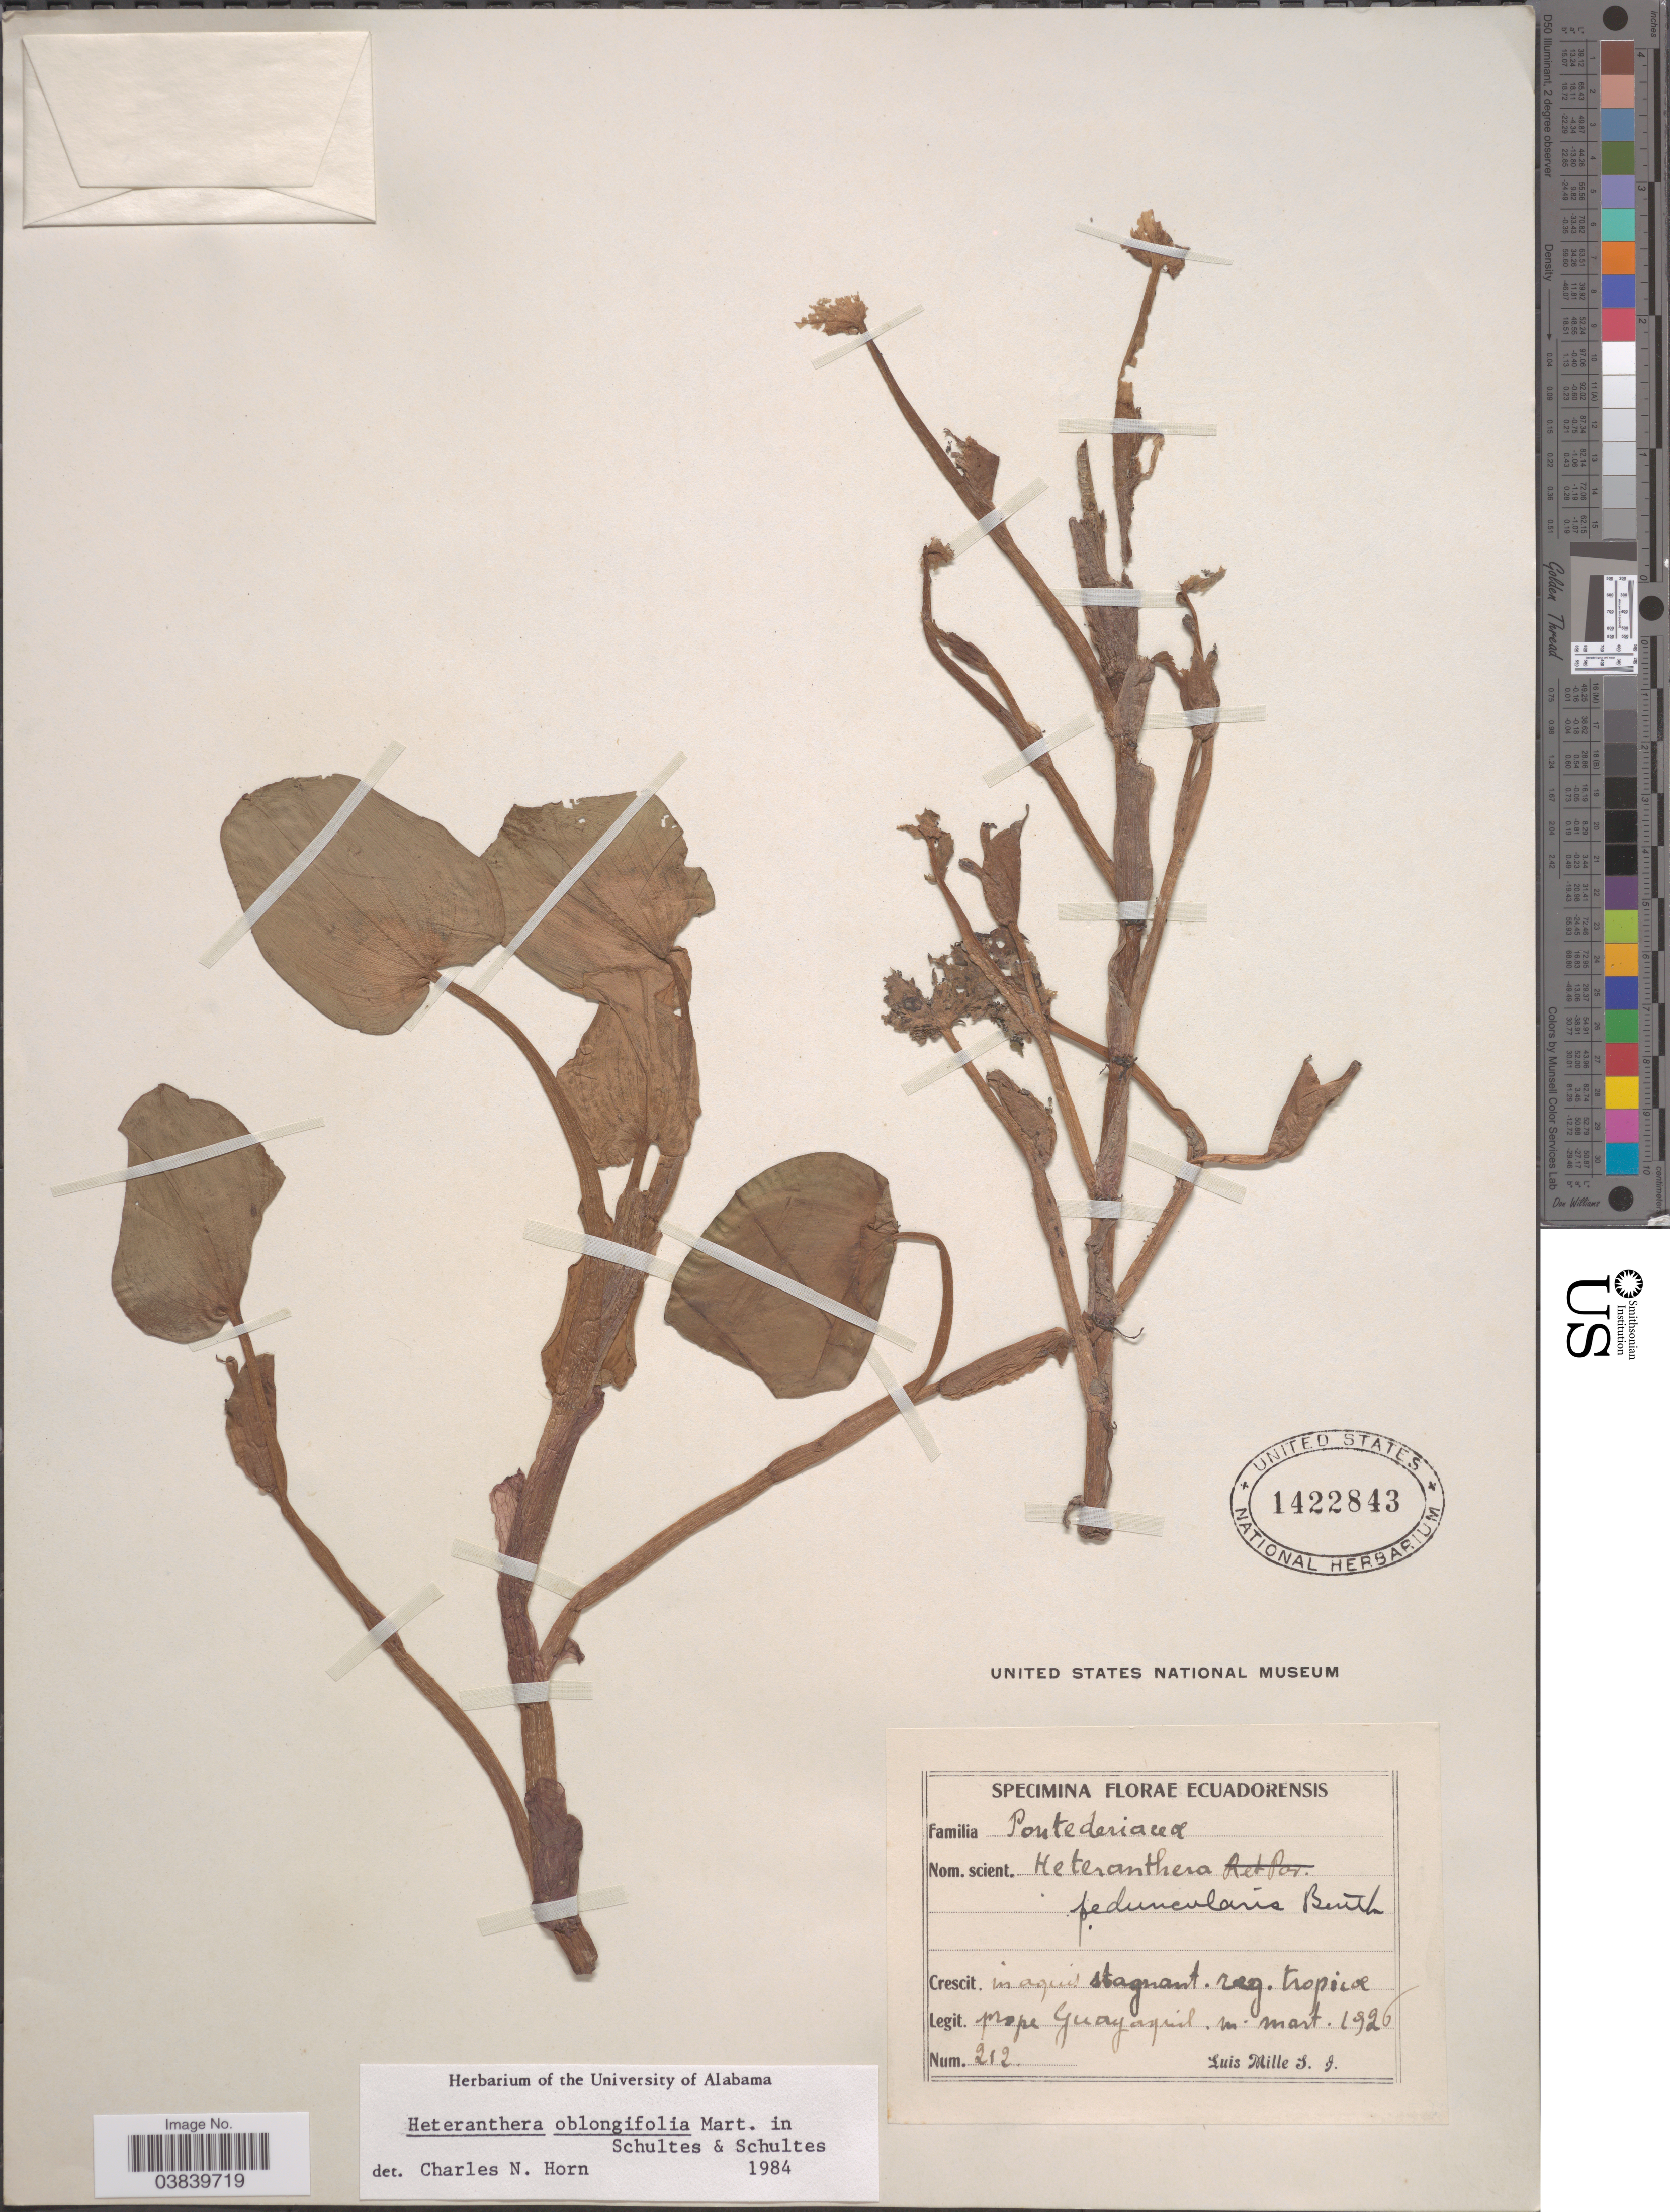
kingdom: Plantae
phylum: Tracheophyta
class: Liliopsida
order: Commelinales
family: Pontederiaceae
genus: Heteranthera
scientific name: Heteranthera oblongifolia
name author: Mart.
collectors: L. Mille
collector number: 212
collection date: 1926-03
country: Ecuador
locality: Crescit in aquis stagnant reg. tropicæ. Prope Guayaquil.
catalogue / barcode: US 1422843